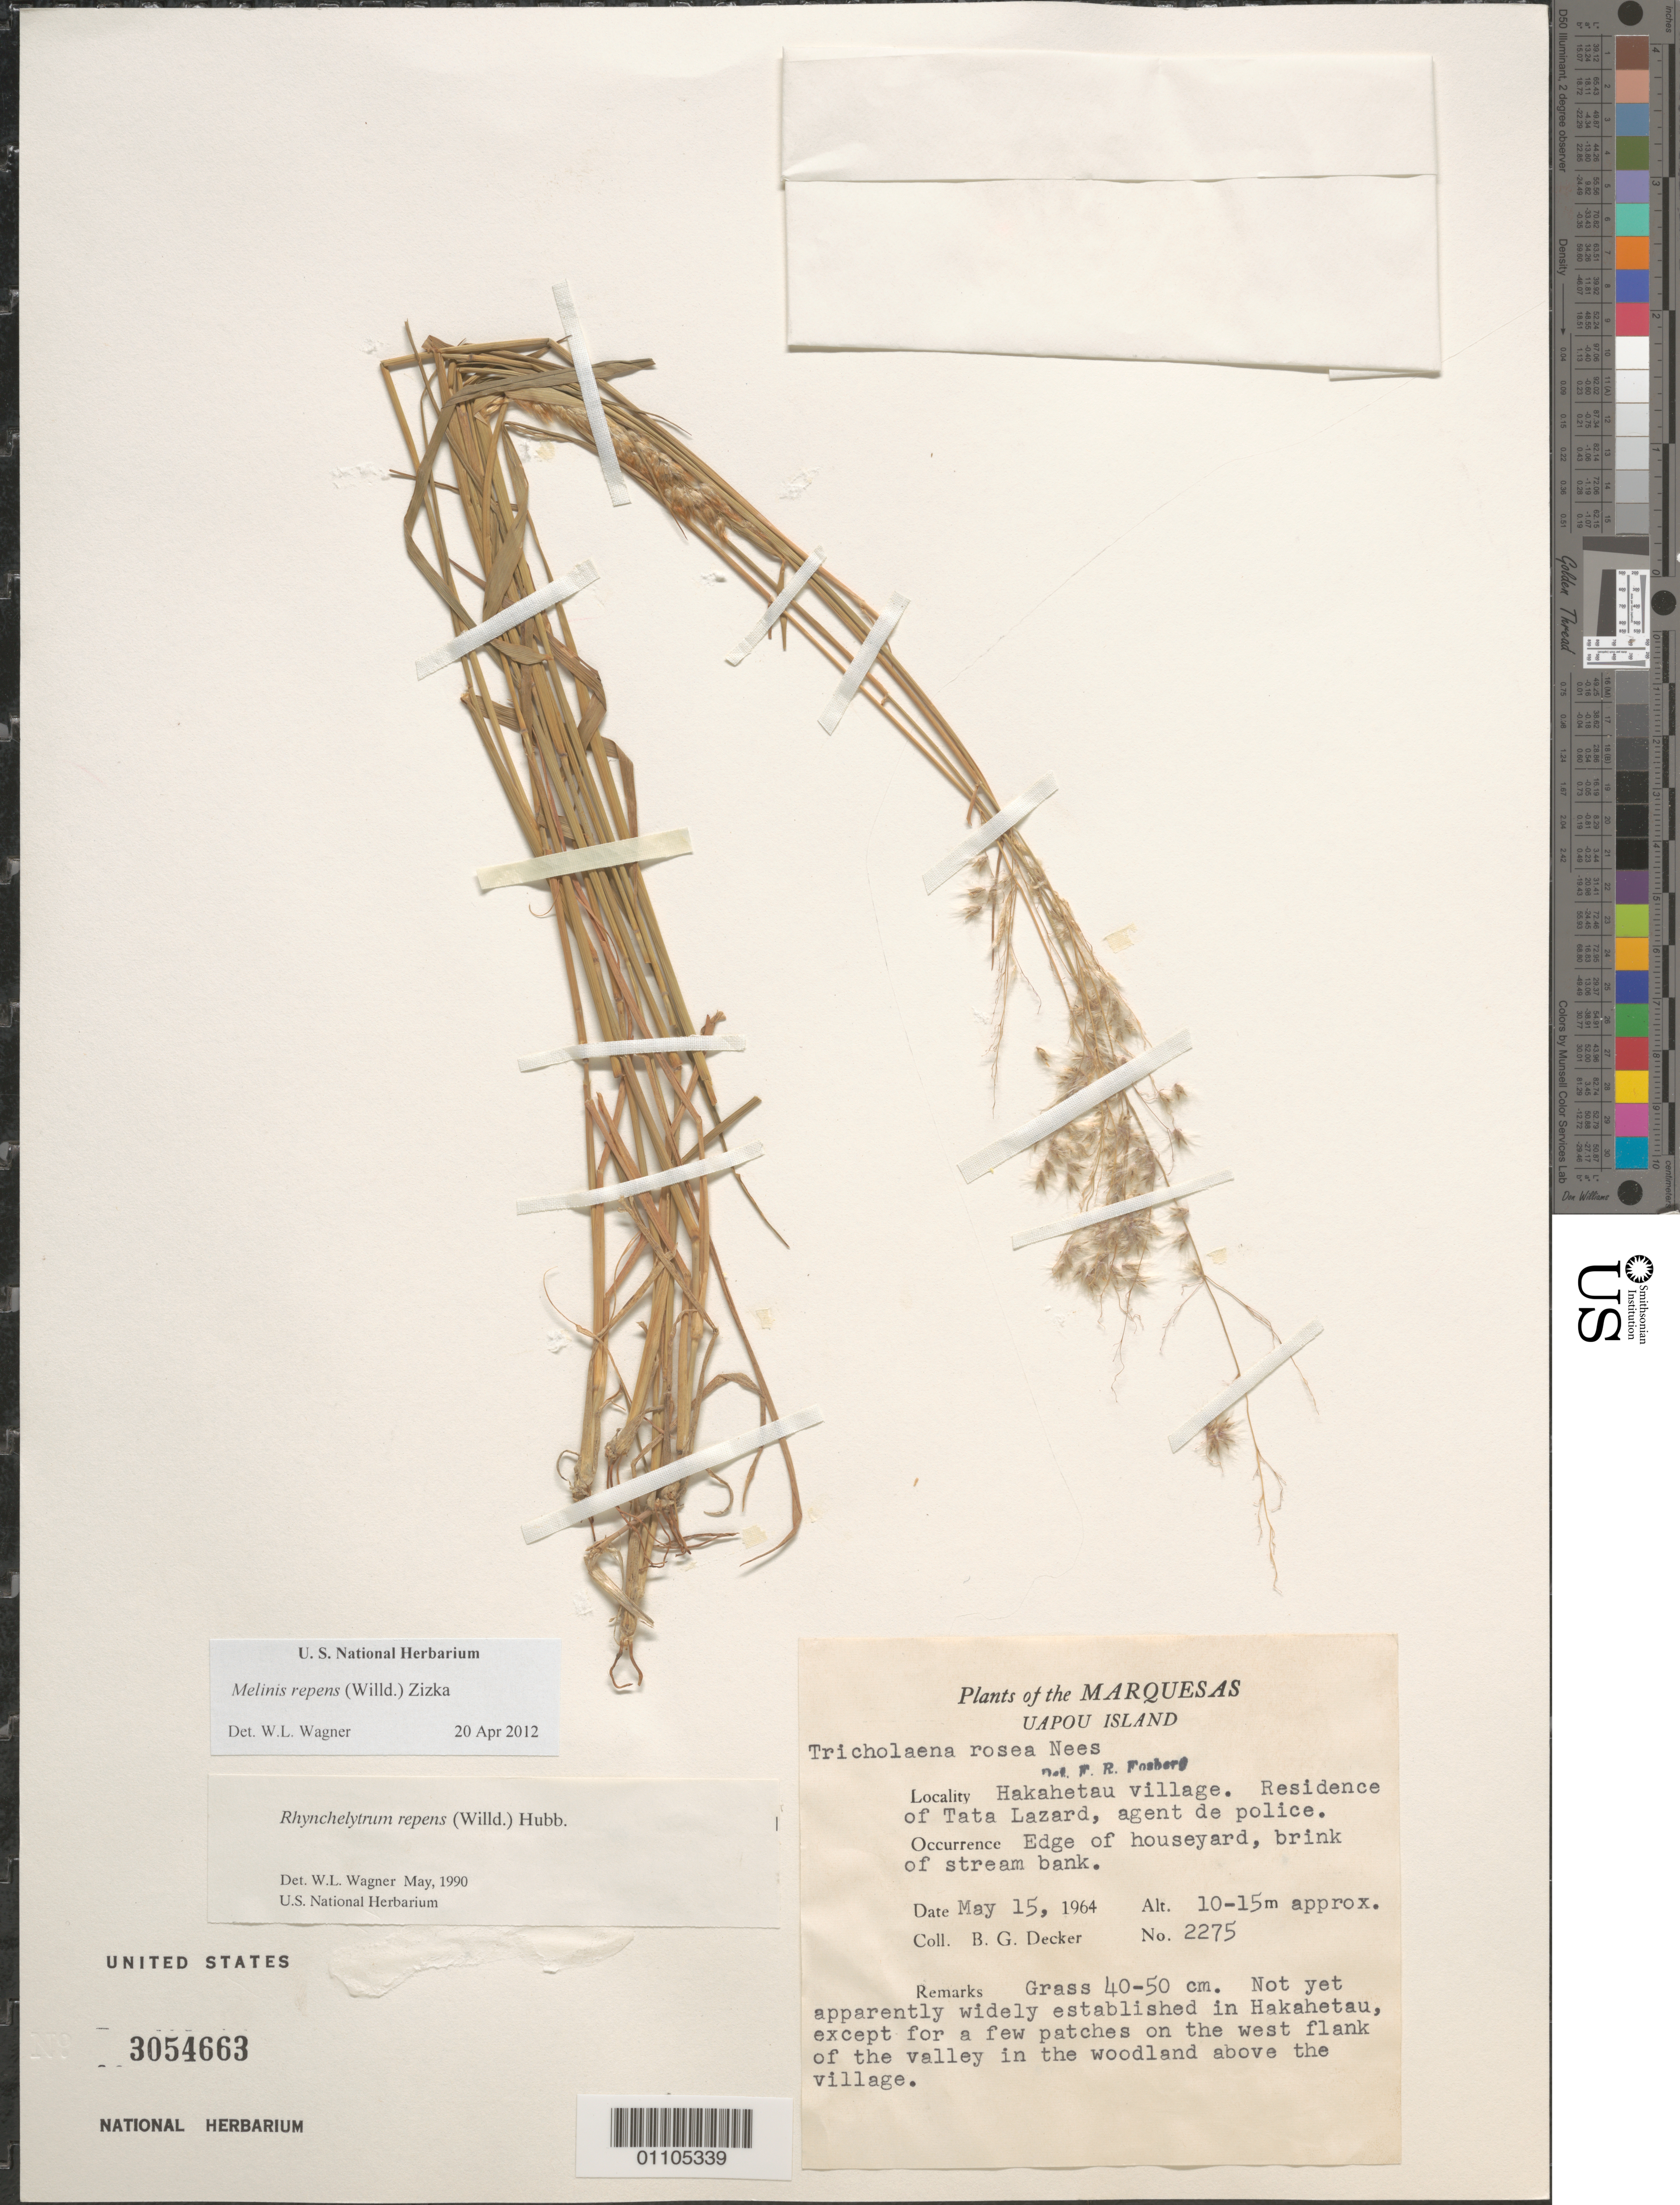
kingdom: Plantae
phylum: Tracheophyta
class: Liliopsida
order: Poales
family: Poaceae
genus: Melinis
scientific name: Melinis repens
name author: (Willd.) Zizka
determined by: Wagner, W. L., (BOT), Smithsonian Institution - National Museum of Natural History (UNITED STATES)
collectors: B. G. Decker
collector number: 2275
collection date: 1964-05-15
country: French Polynesia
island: Ua Pou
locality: Hakahetau village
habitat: House yard (residence of Tata Lazard), edge of yard, on stream bank. A few patches on W flank of valley in woodland above village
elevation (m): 10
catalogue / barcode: US 3054663